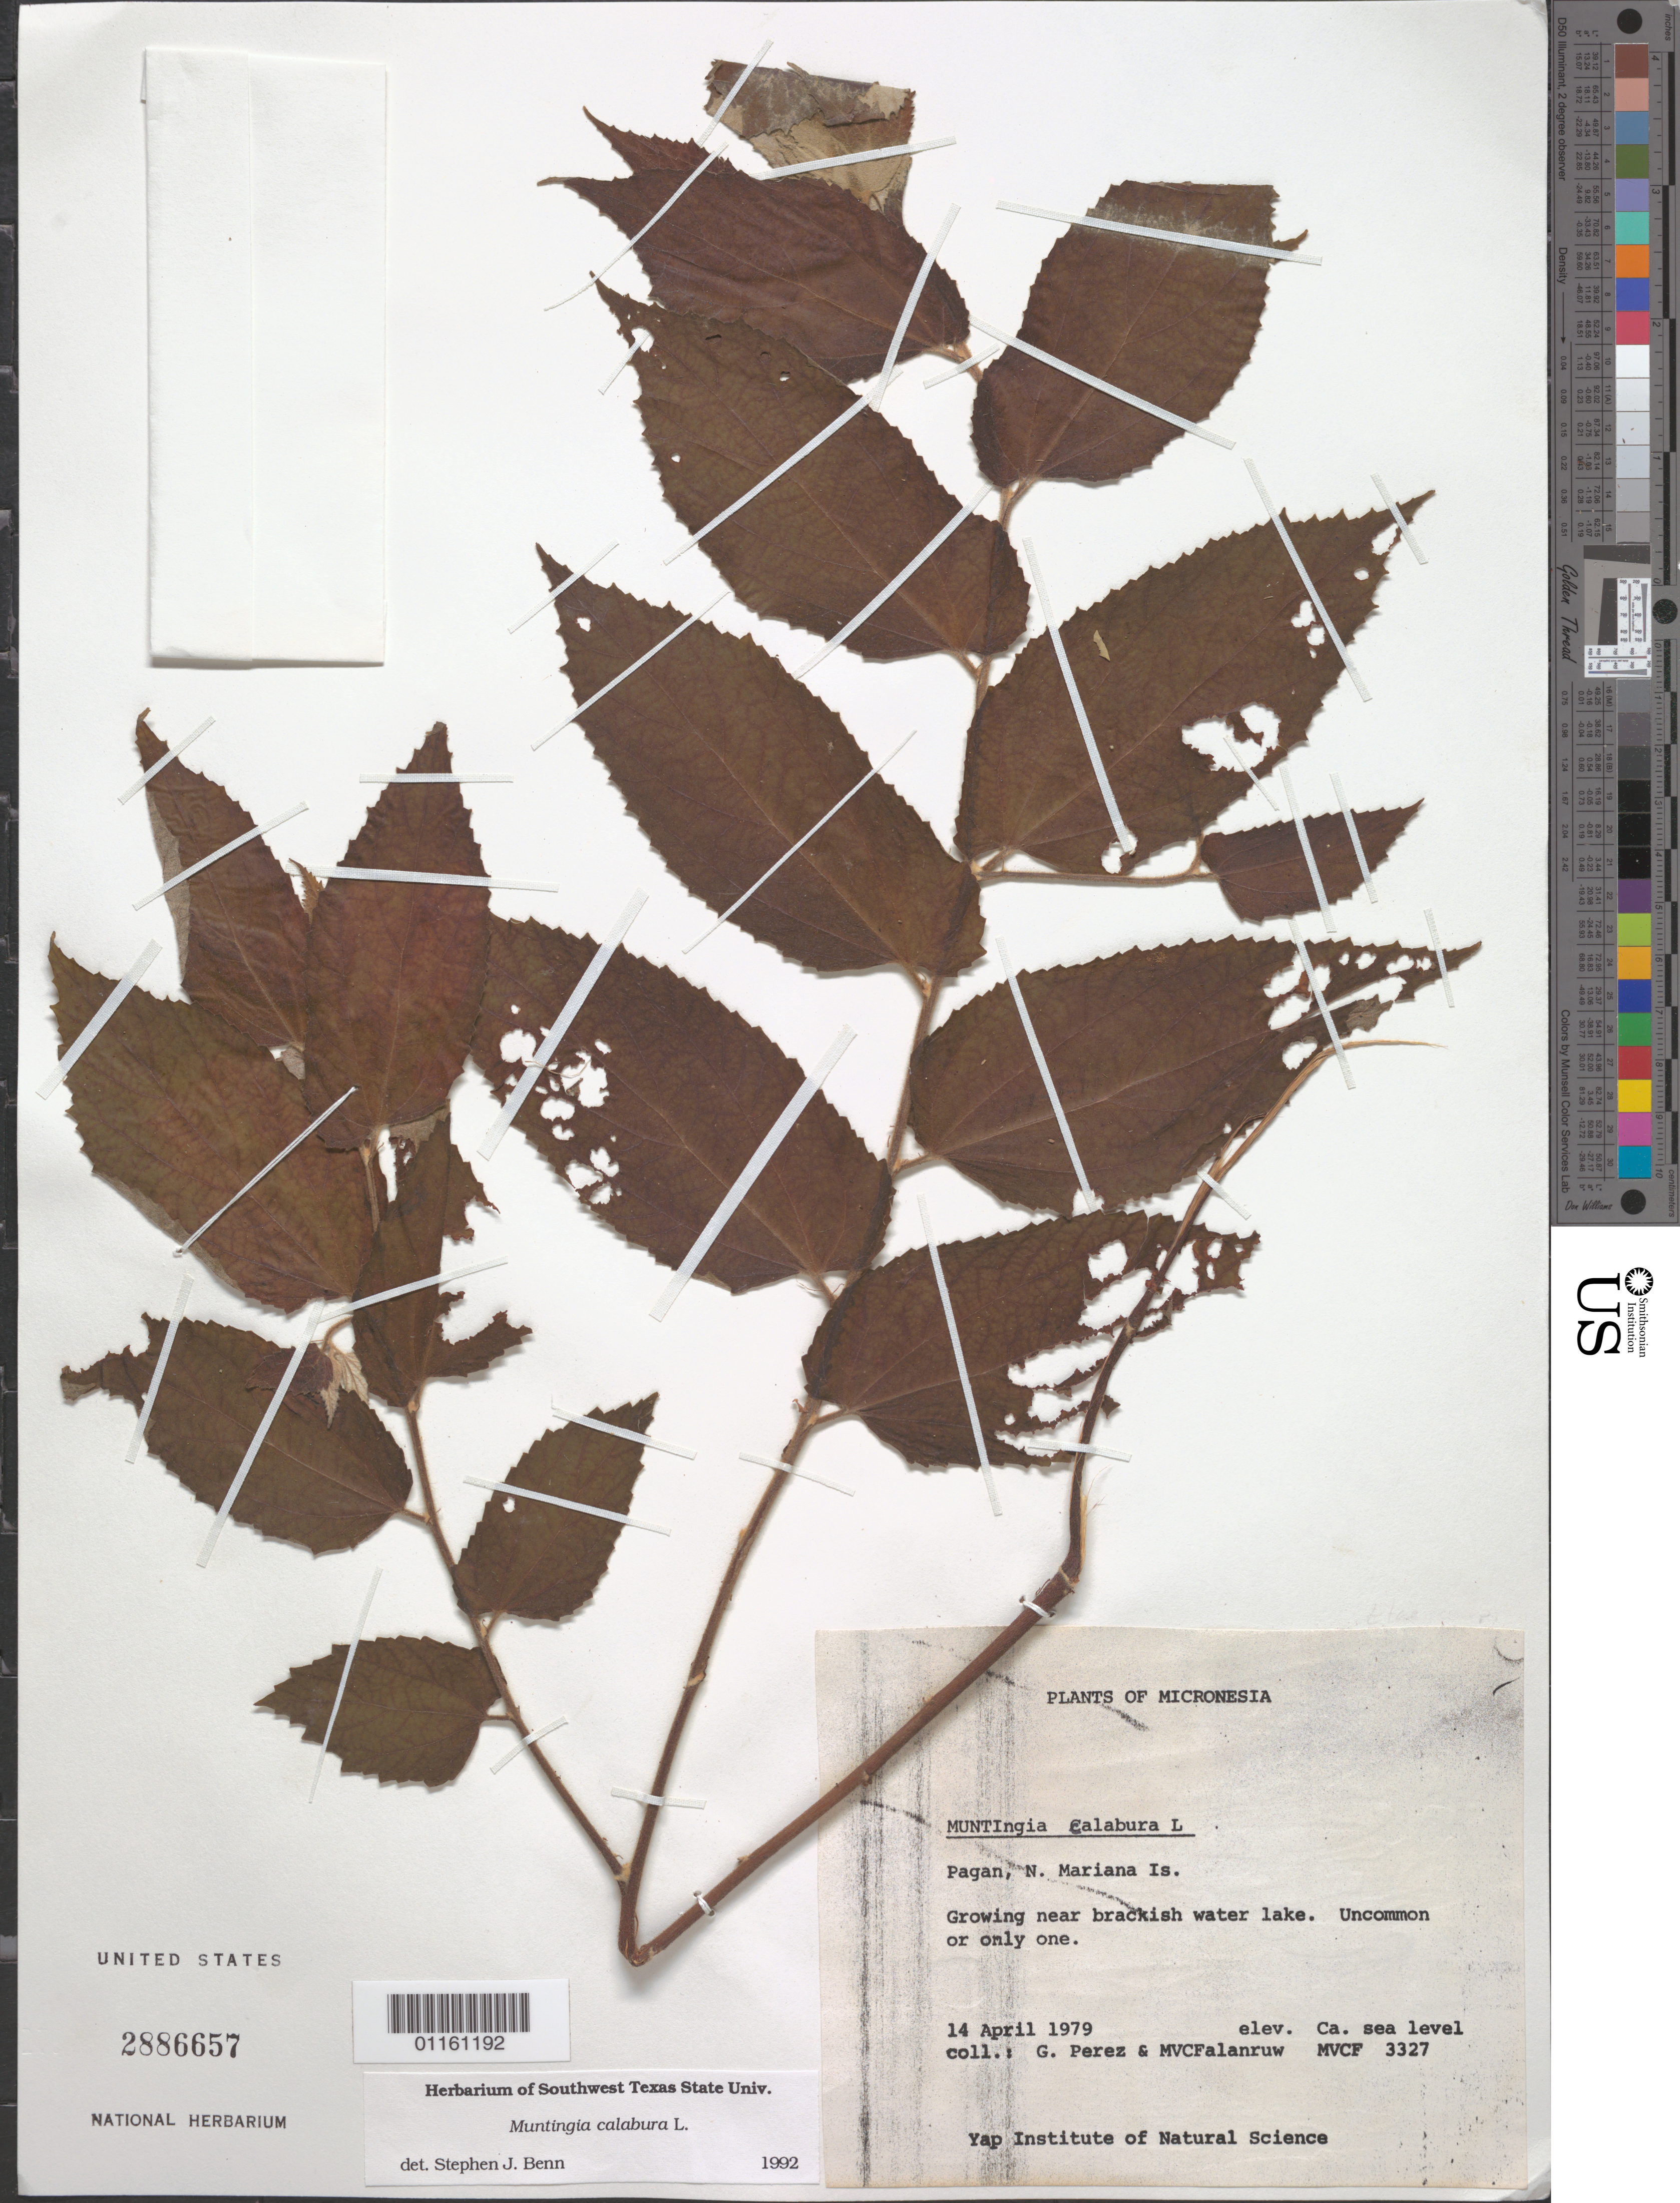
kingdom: Plantae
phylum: Tracheophyta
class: Magnoliopsida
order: Malvales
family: Muntingiaceae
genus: Muntingia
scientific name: Muntingia calabura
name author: L.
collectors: G. Perez & M. Falanruw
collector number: MVCF 3327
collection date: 1979-04-14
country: Micronesia, Federated States of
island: Mariana Islands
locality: Pagan, ca. sea level.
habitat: Growing near brackish water lake.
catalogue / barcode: US 2886657